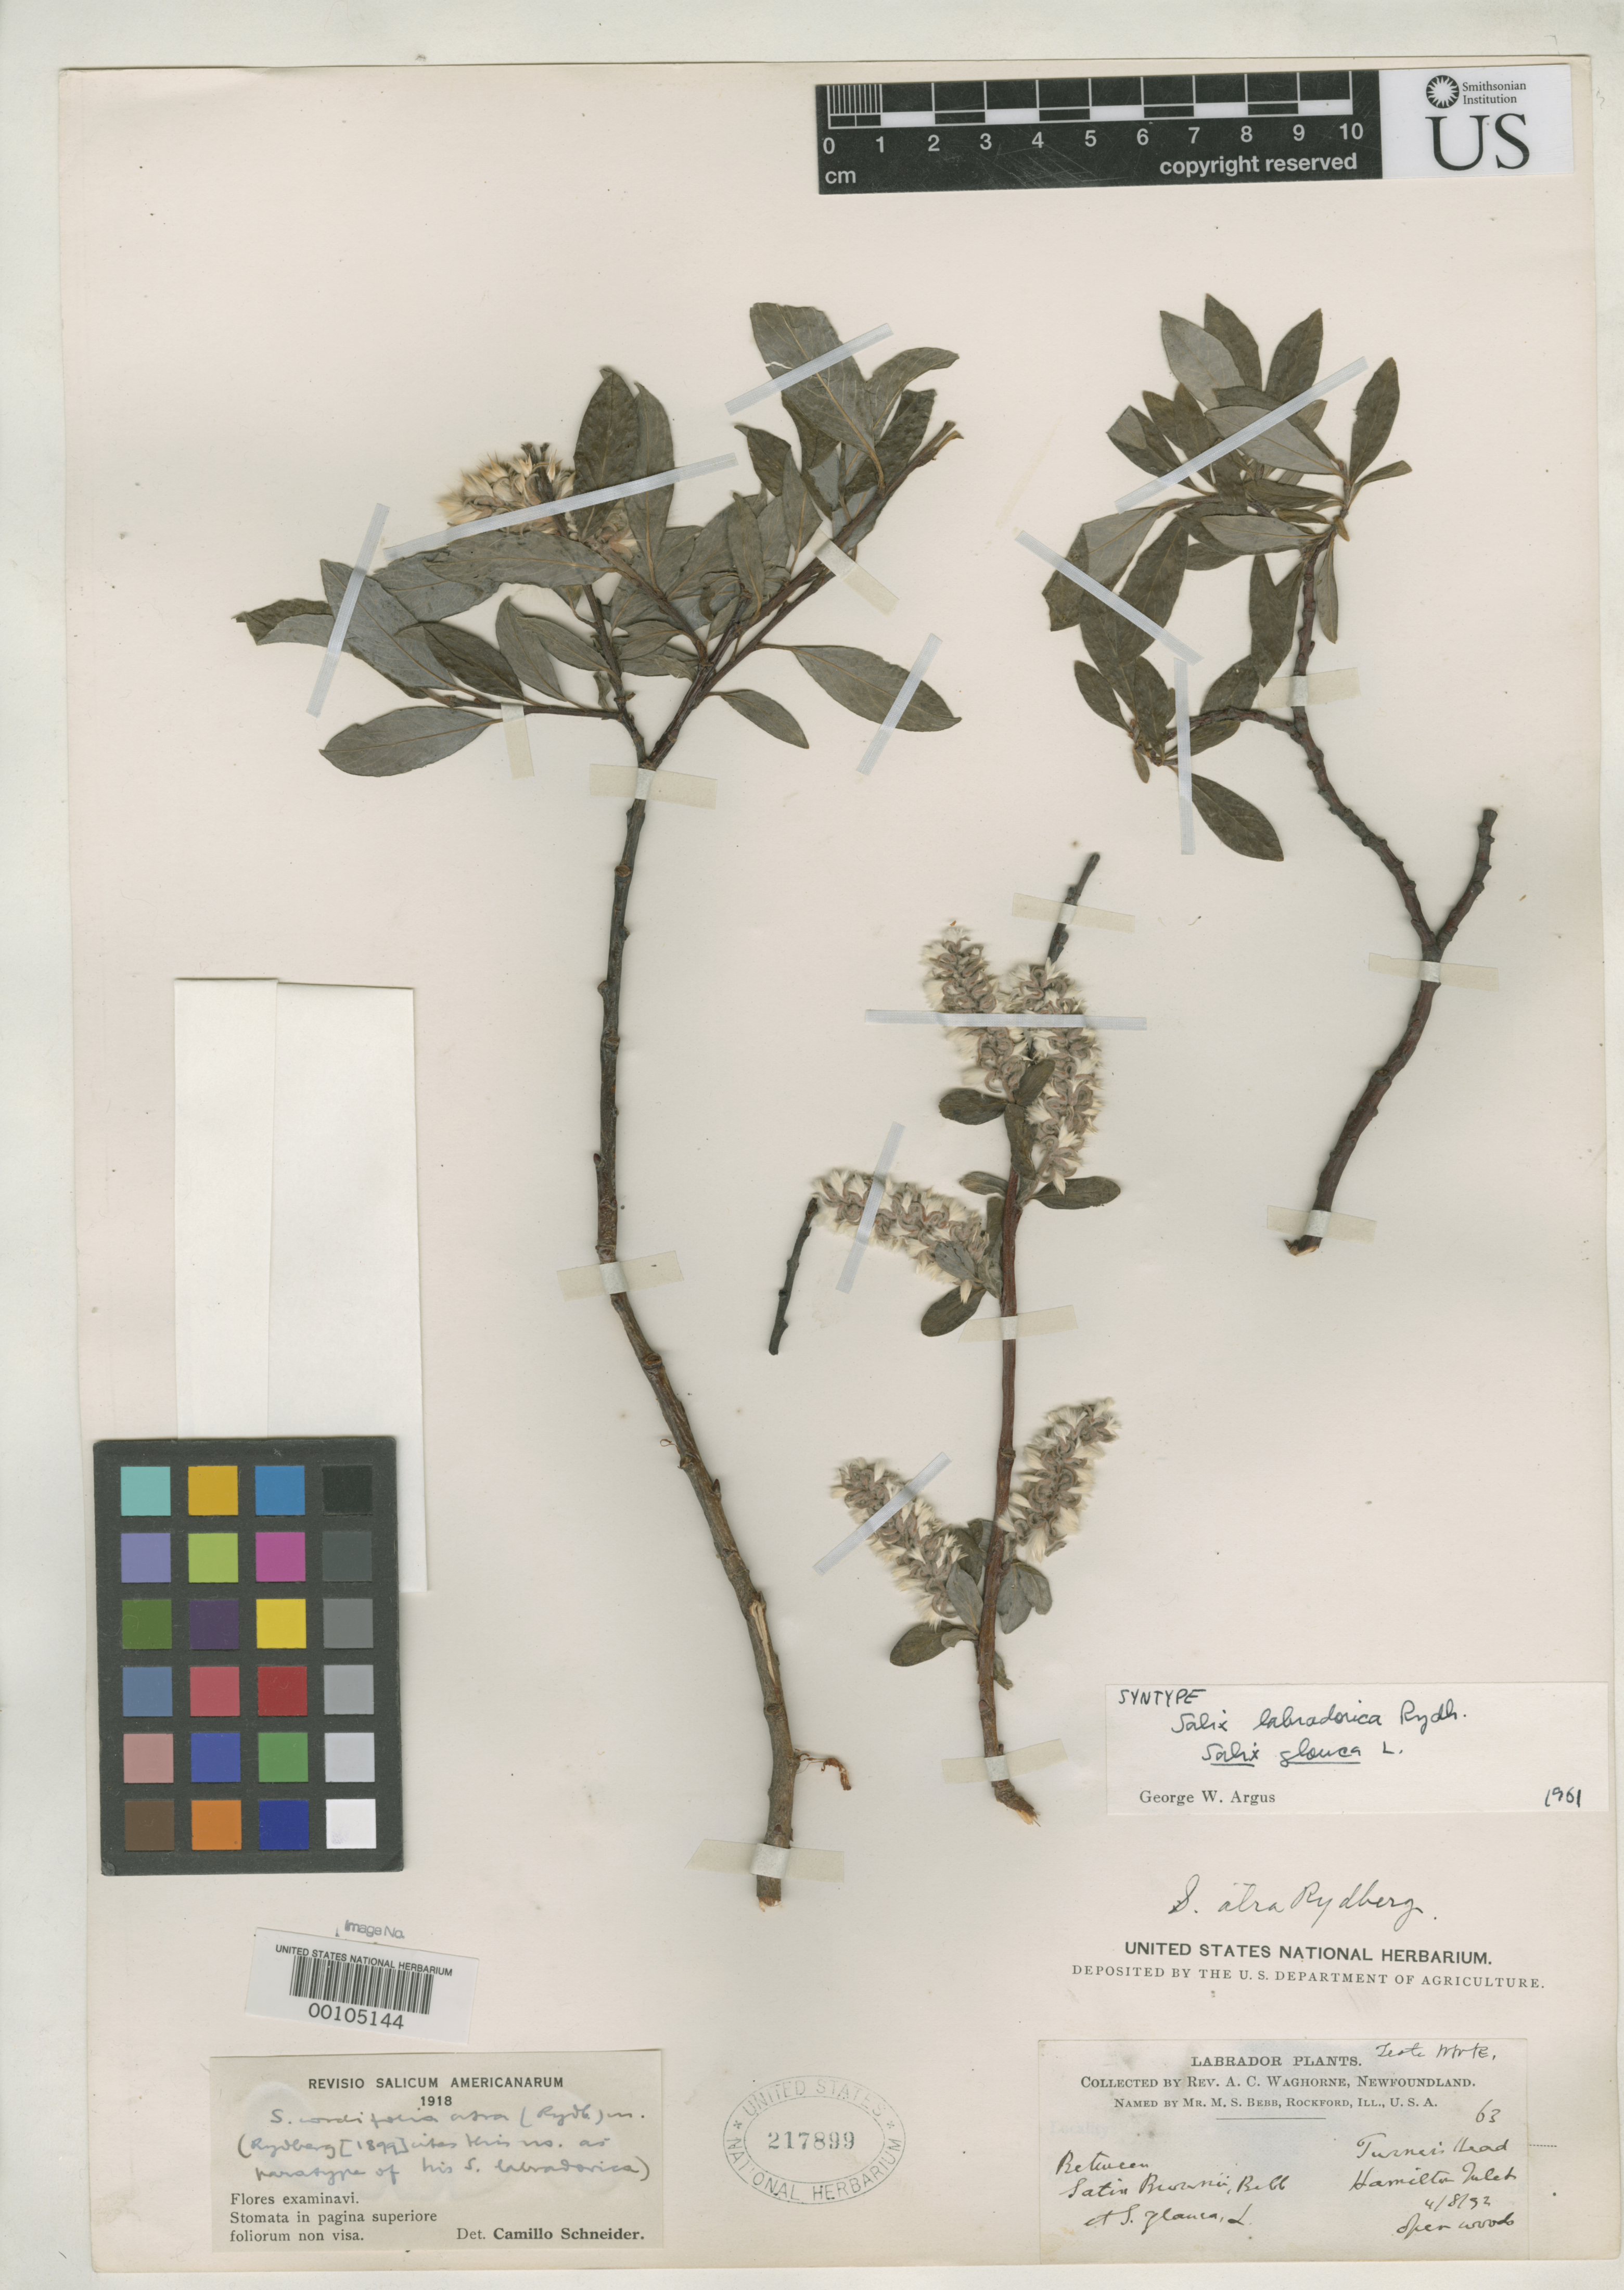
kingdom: Plantae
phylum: Tracheophyta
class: Magnoliopsida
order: Malpighiales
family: Salicaceae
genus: Salix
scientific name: Salix labradorica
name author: Rydb.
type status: Syntype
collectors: A. Waghorne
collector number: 21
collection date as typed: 08 Jul 1892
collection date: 1892-07-08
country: Canada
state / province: Newfoundland and Labrador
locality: Battle Harbour.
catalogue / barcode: US 217899